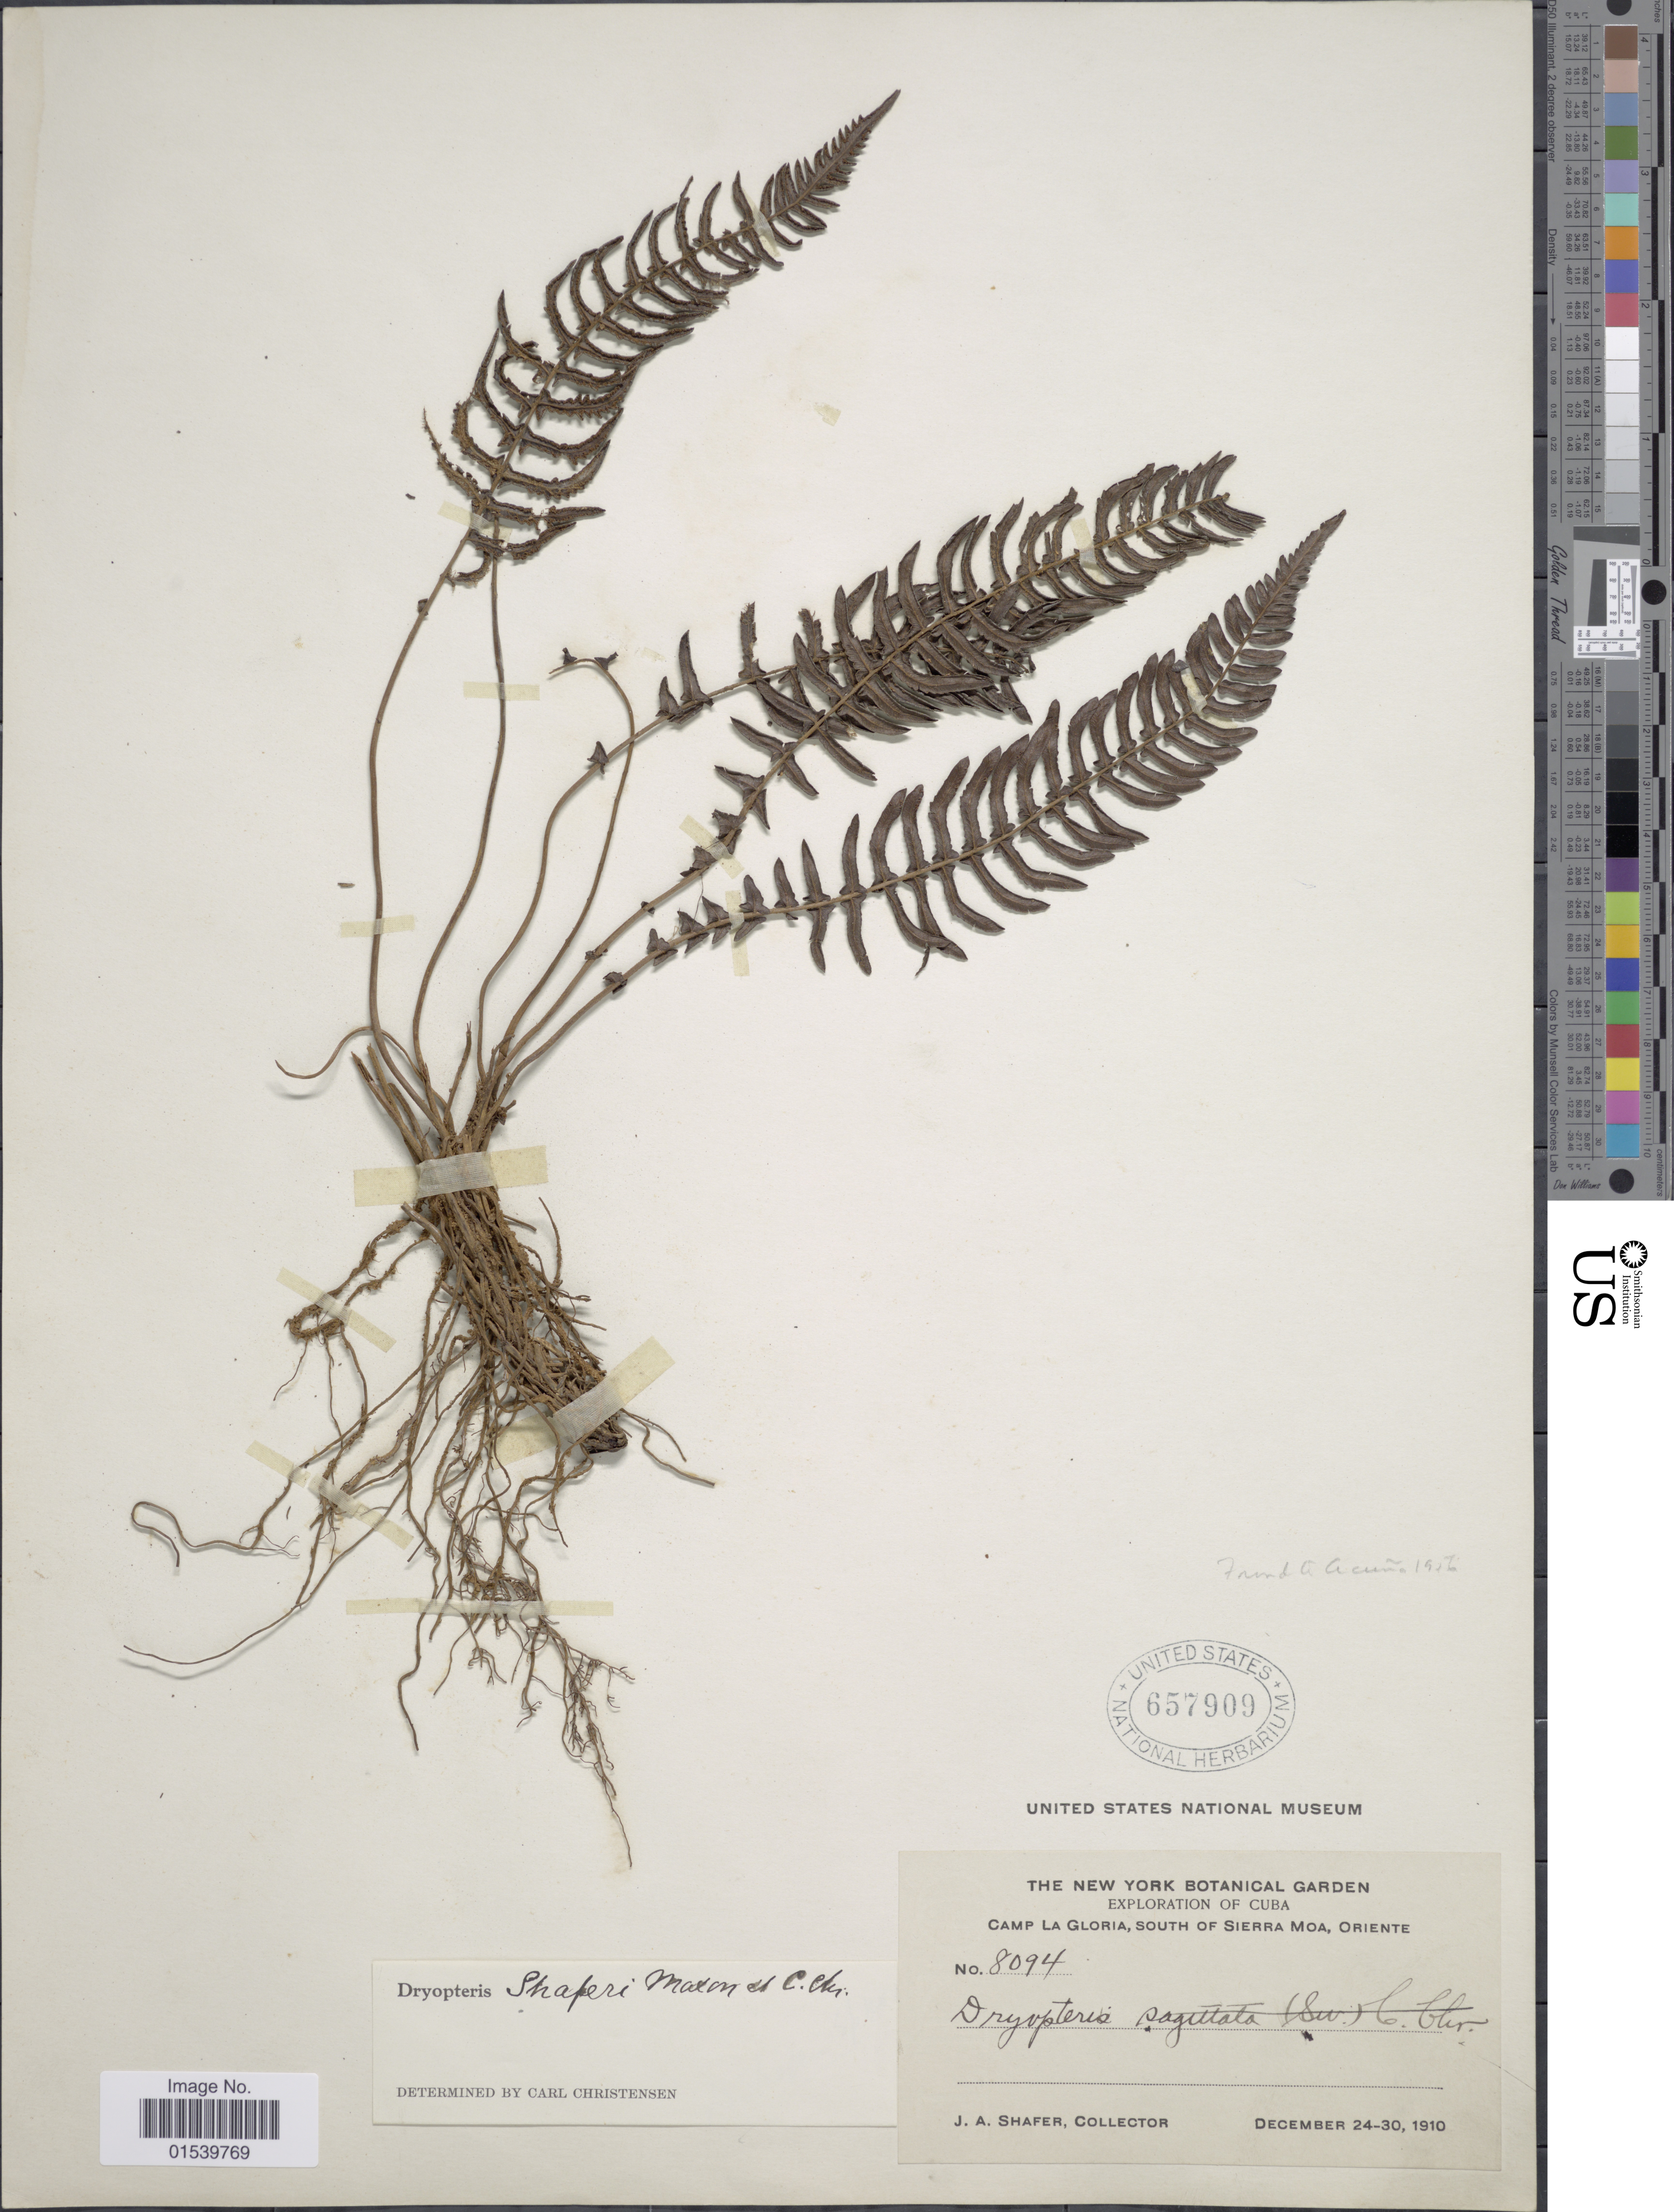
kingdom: Plantae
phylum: Tracheophyta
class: Polypodiopsida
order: Polypodiales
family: Thelypteridaceae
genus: Amauropelta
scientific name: Amauropelta shaferi (Maxon & C. Chr.) comb. nov., ined 2015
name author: (Maxon & C. Chr.)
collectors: J. A. Shafer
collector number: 8094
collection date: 1910-12-24/1910-12-30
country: Cuba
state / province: Oriente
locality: Camp La Gloria, South of Sierra Moa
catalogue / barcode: US 657909